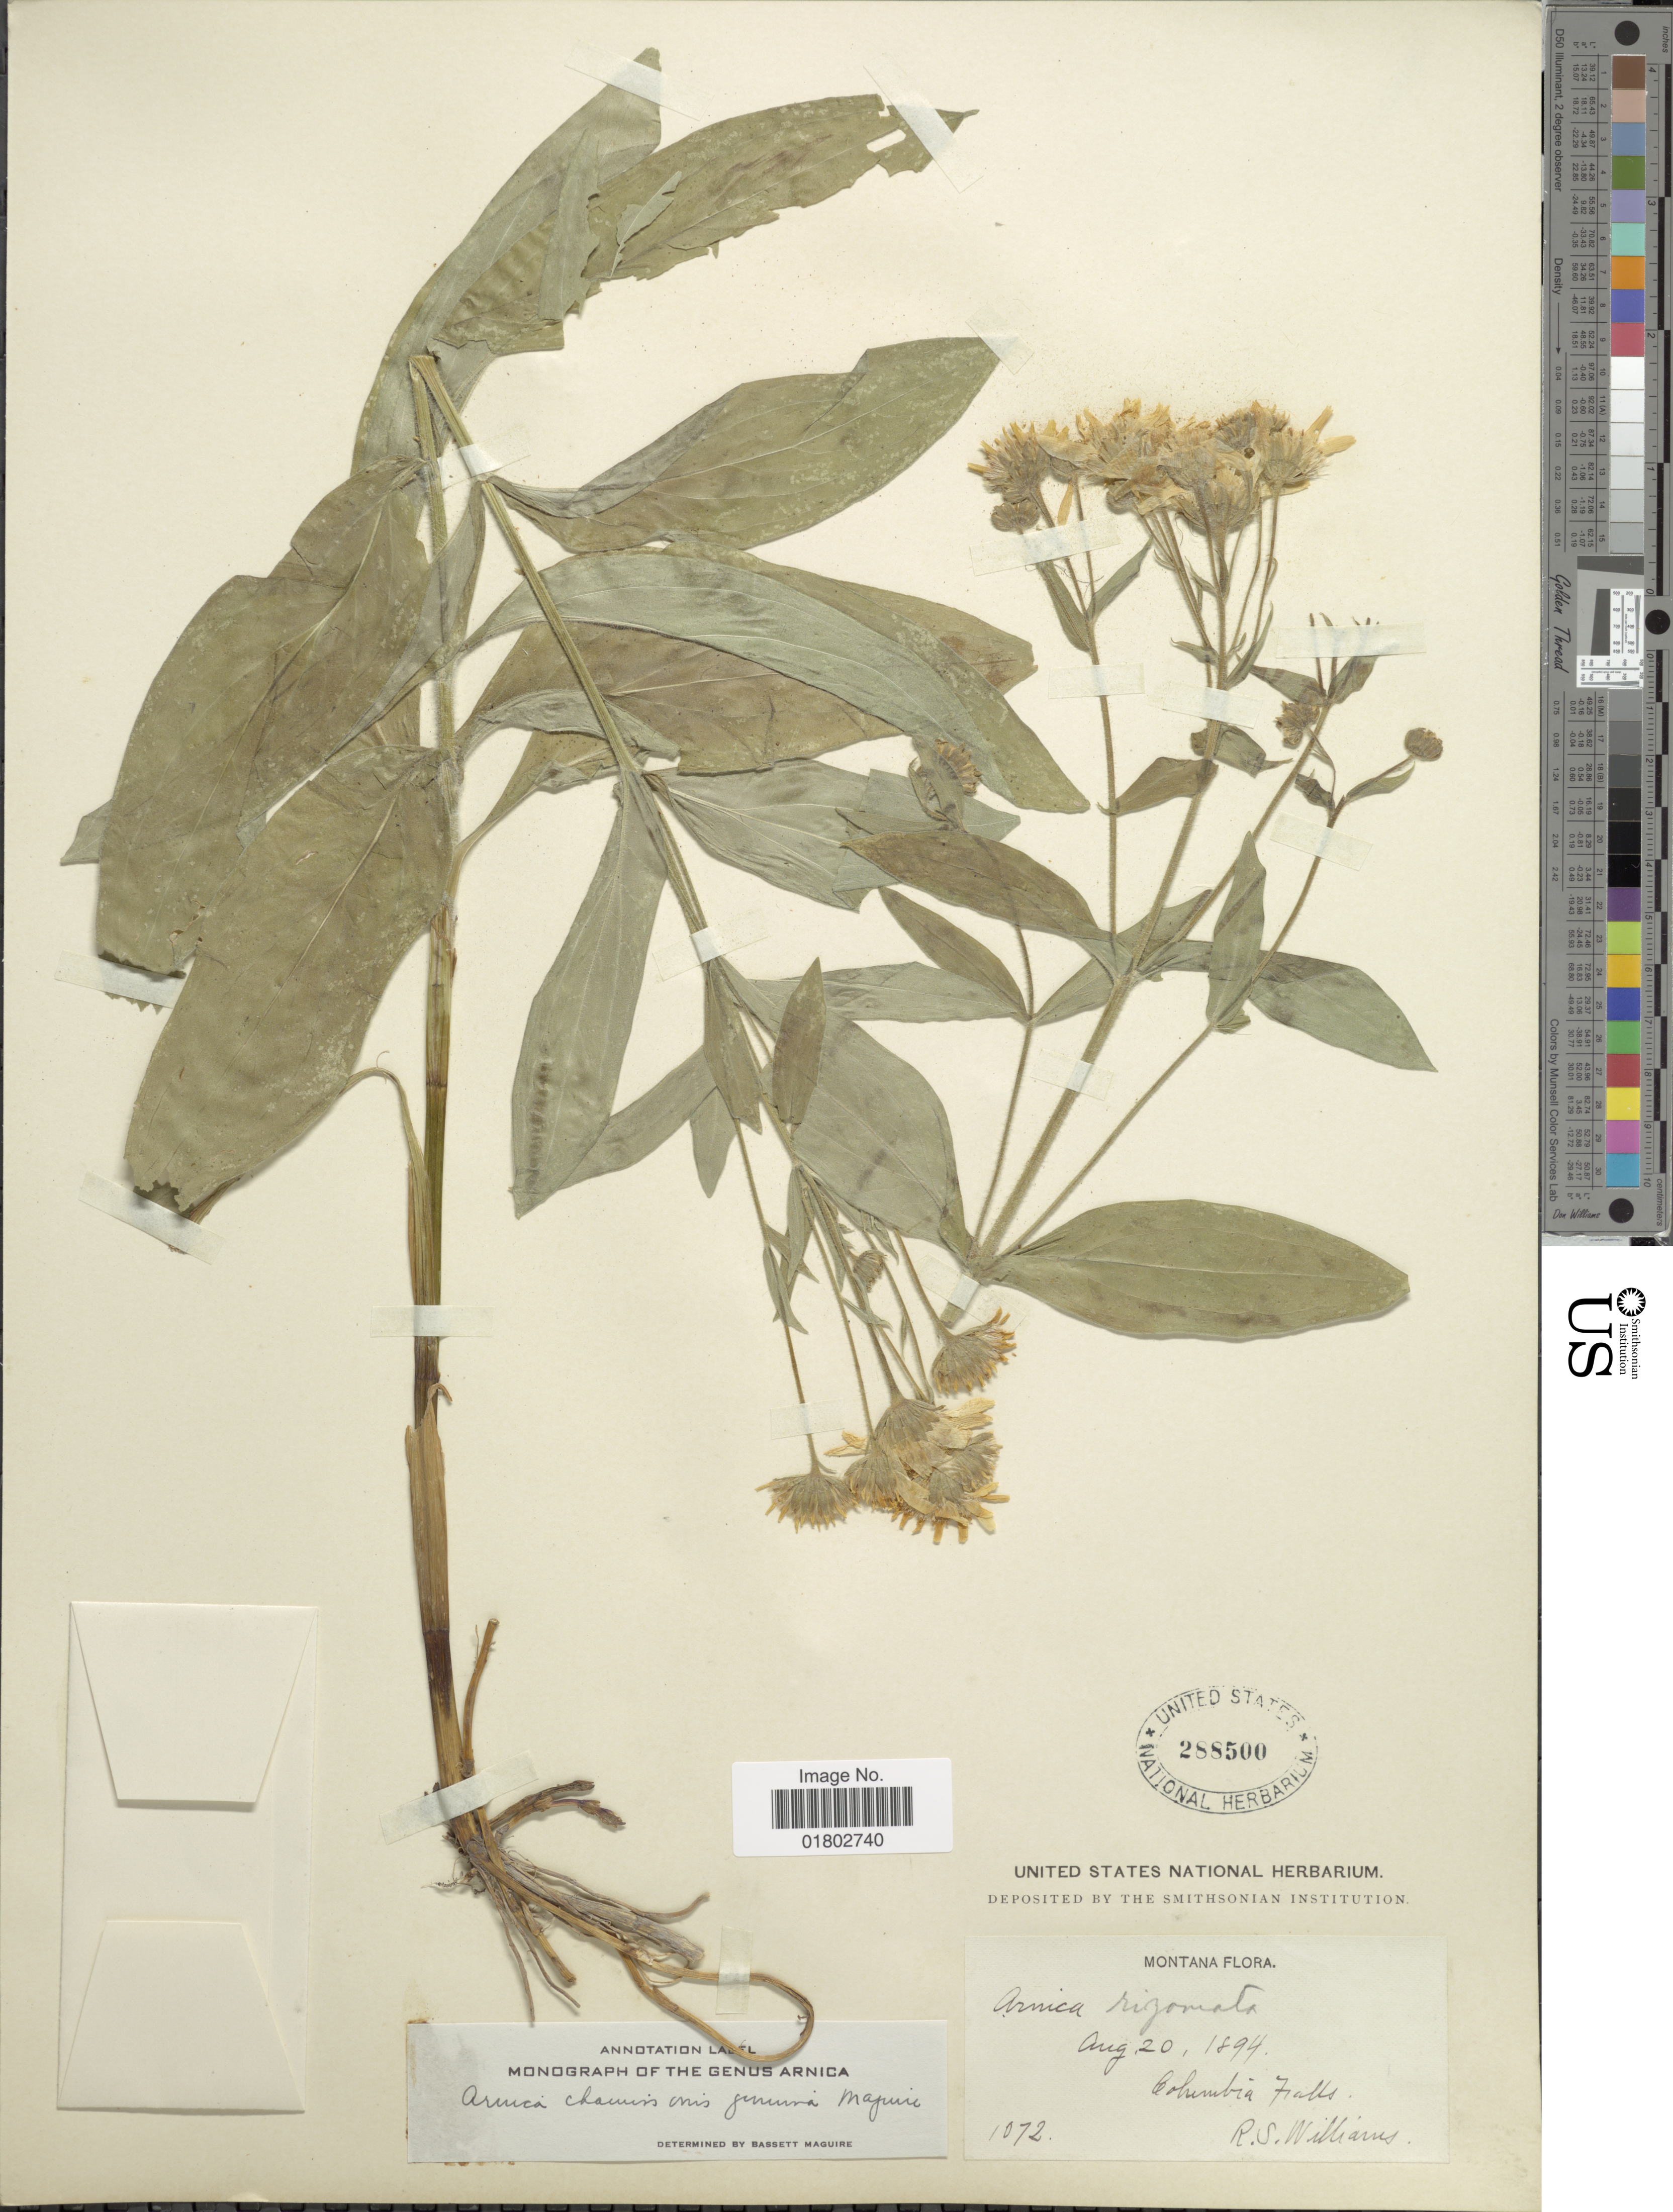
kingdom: Plantae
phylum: Tracheophyta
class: Magnoliopsida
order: Asterales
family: Asteraceae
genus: Arnica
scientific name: Arnica chamissonis subsp. genuina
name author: Maguire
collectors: R. S. Williams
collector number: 1072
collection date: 1894-08-20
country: United States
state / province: Montana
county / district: Flathead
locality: Columbia Falls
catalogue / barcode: US 288500